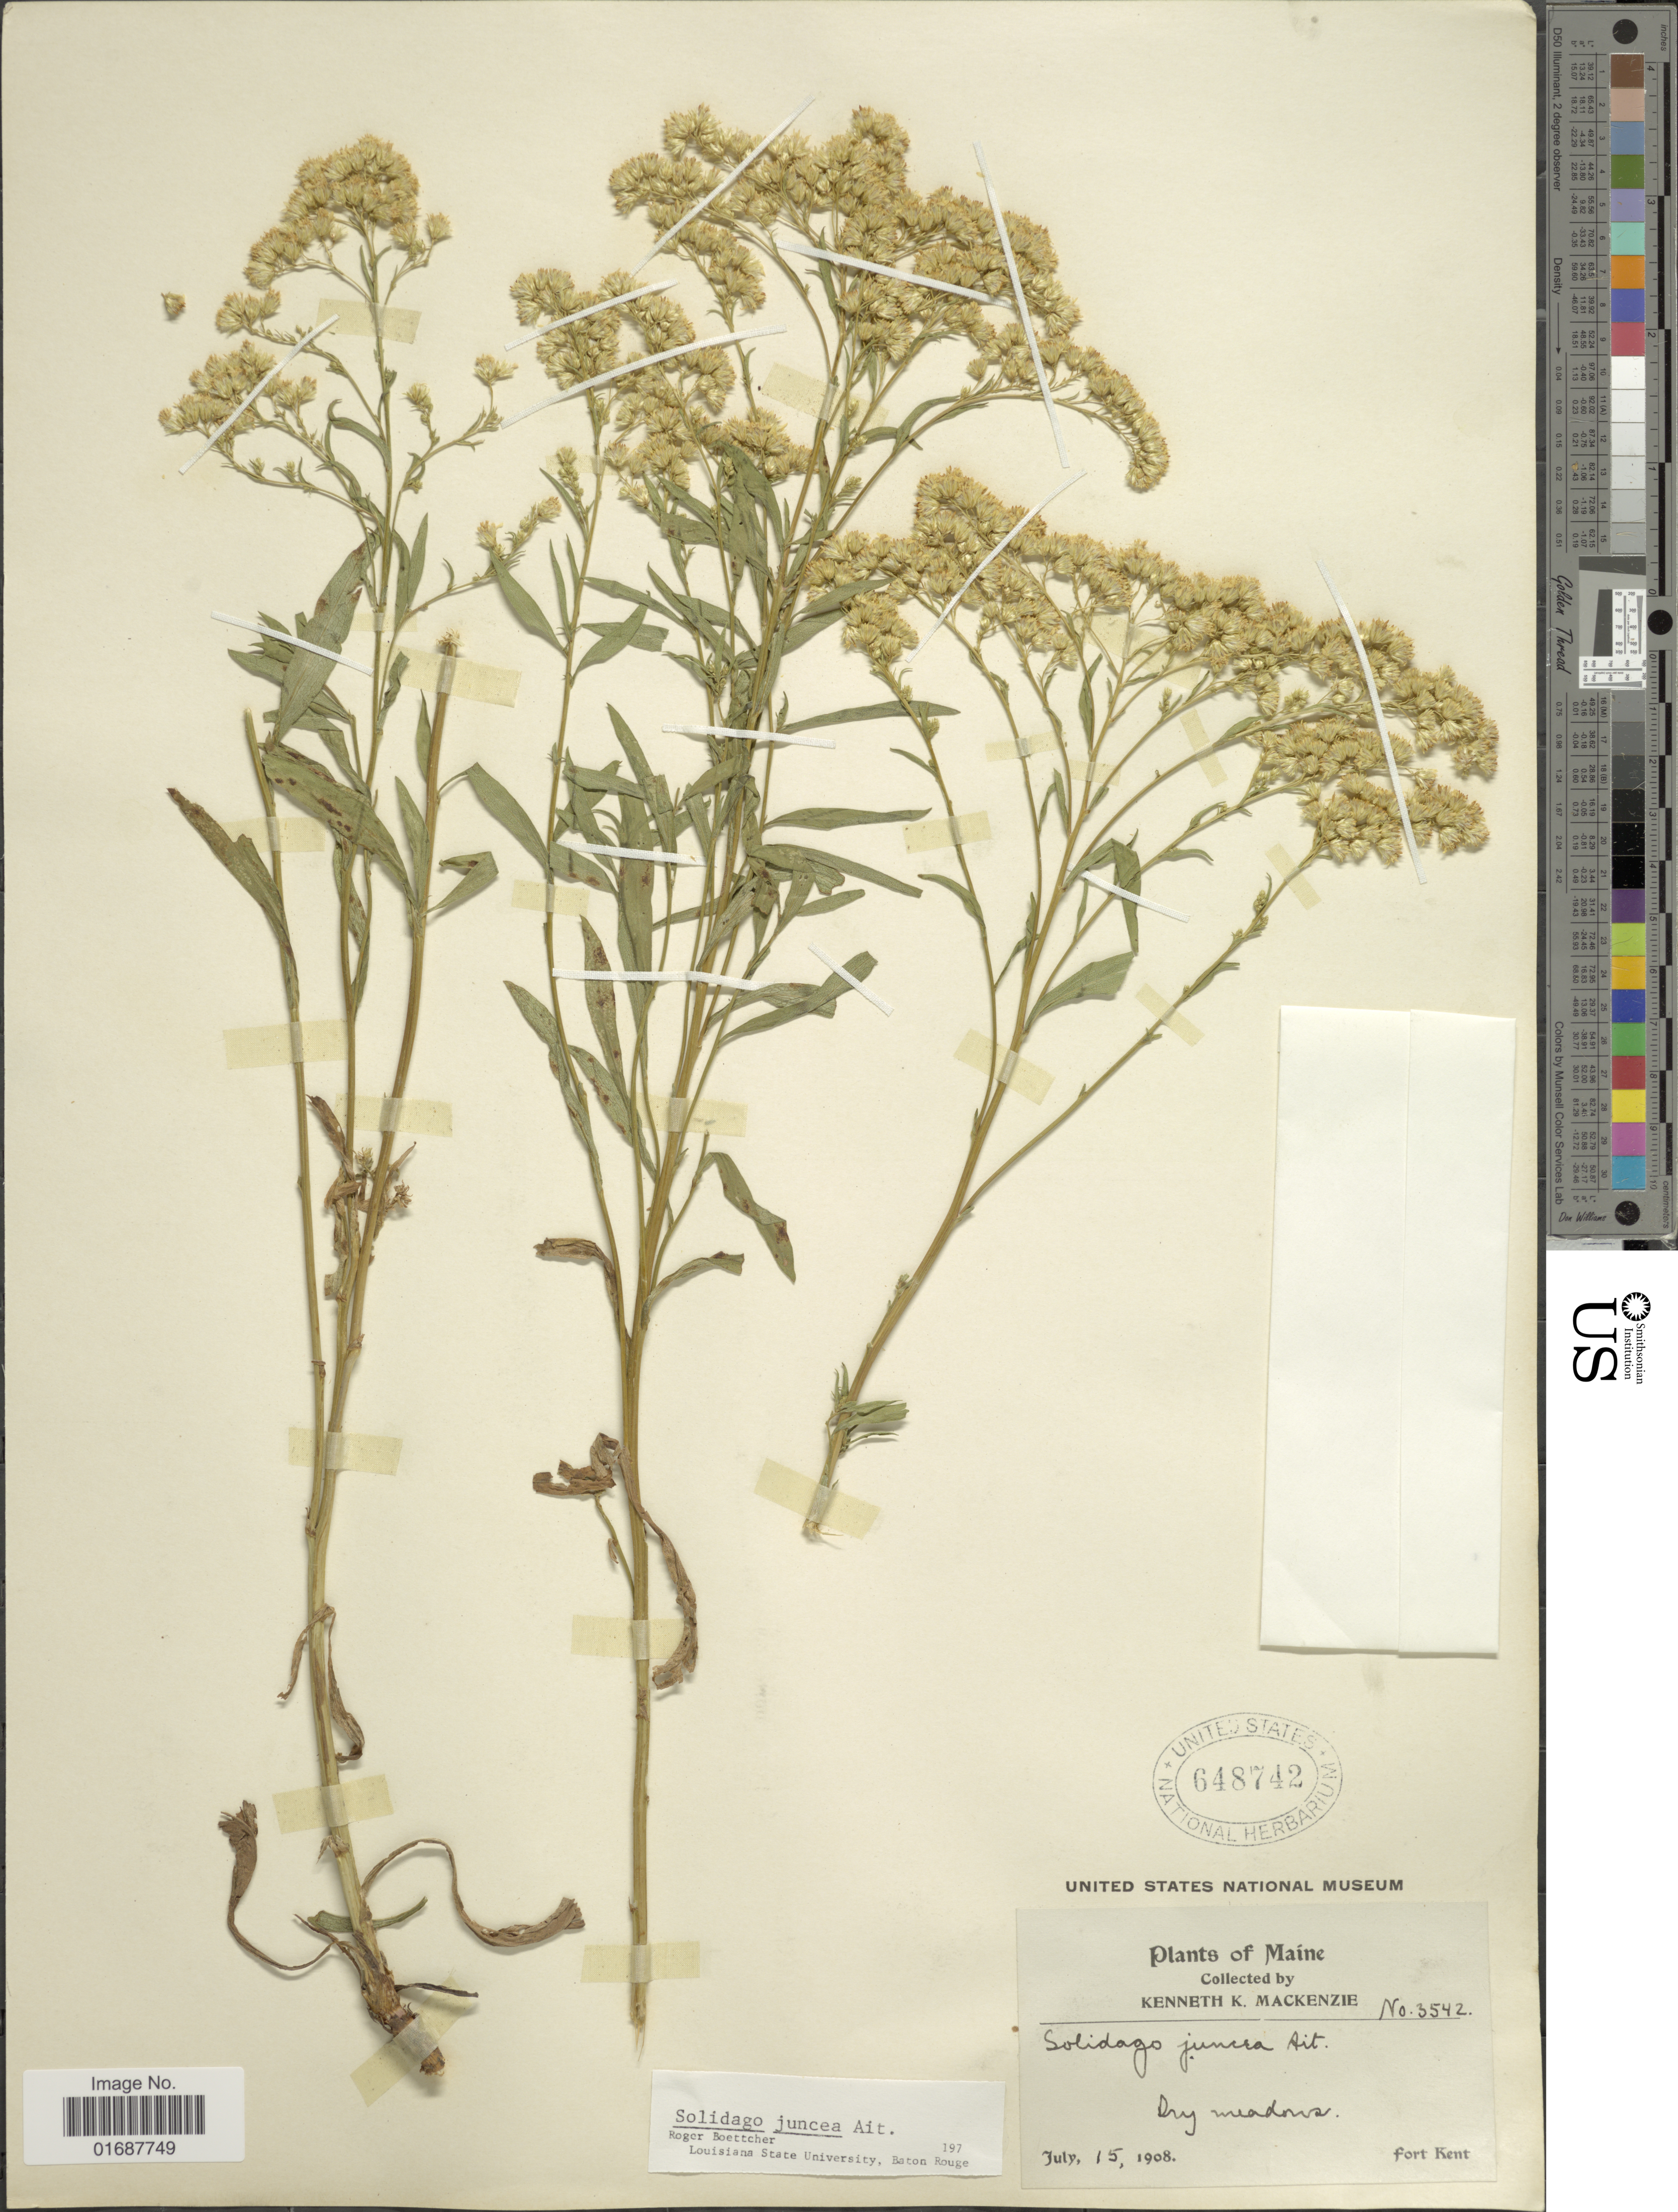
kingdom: Plantae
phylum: Tracheophyta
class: Magnoliopsida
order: Asterales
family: Asteraceae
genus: Solidago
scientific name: Solidago juncea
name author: Aiton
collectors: K. K. Mackenzie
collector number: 3542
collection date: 1908-07-15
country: United States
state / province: Maine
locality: Fort Kent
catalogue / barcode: US 648742